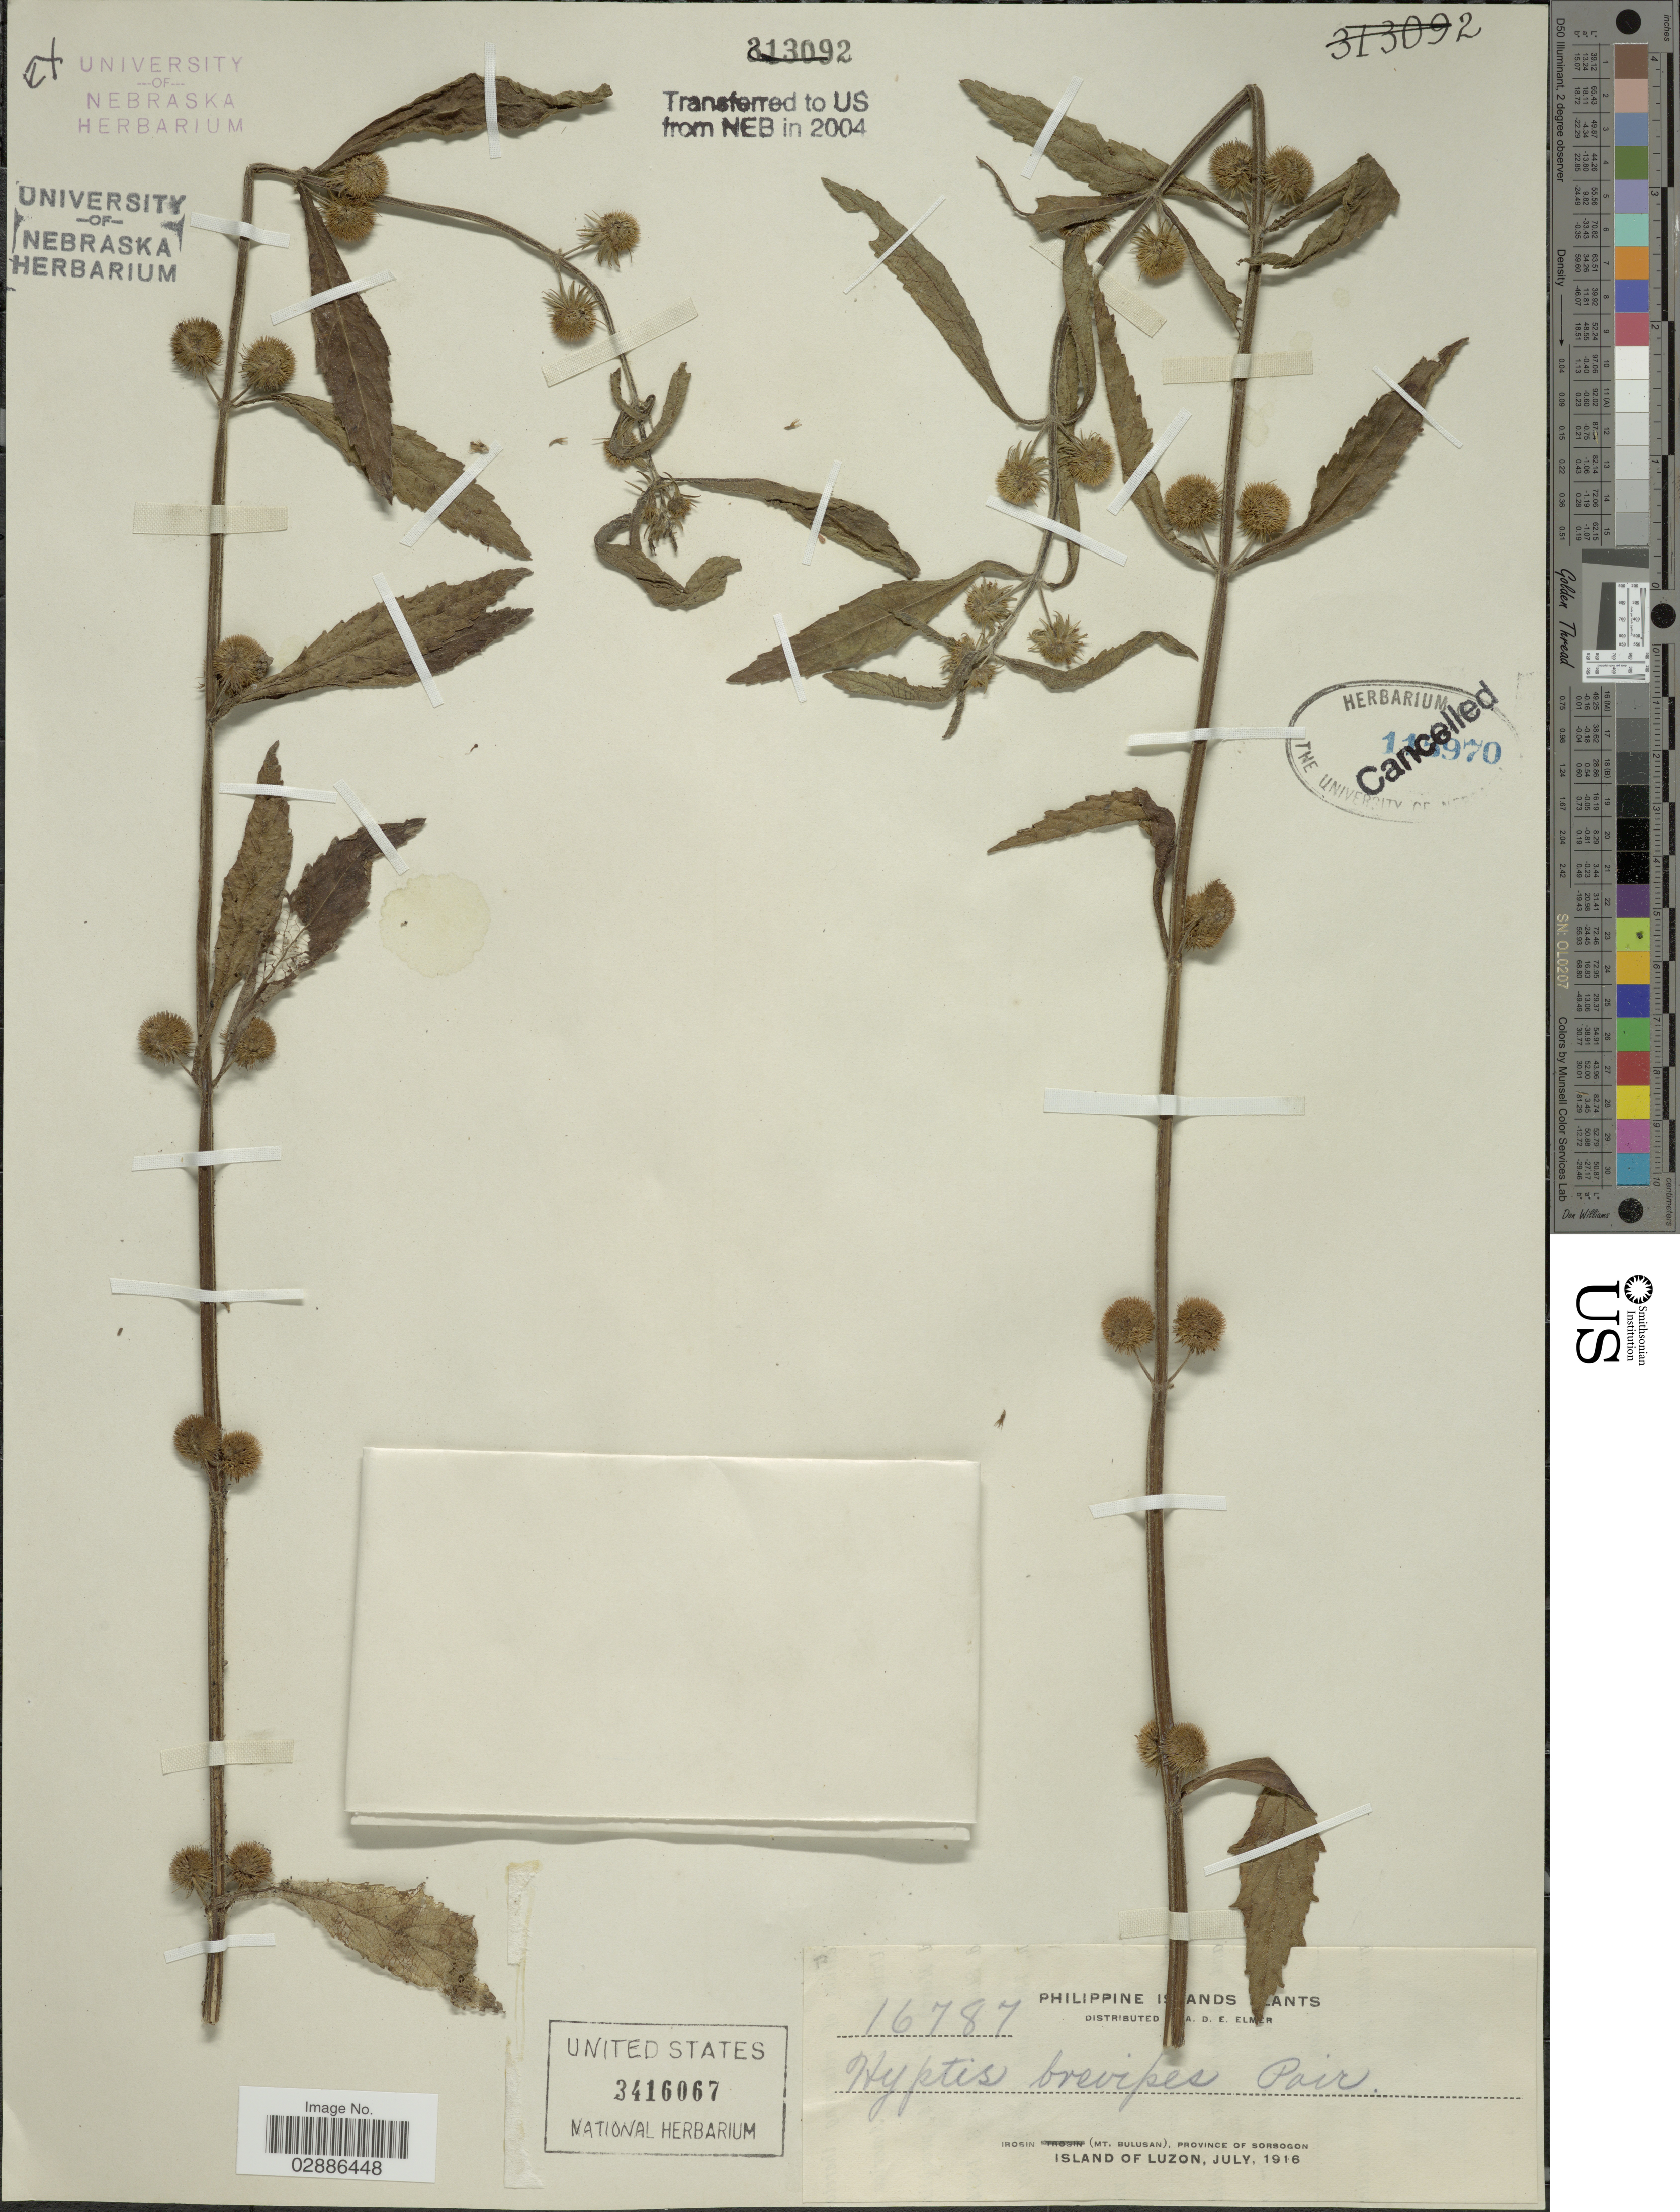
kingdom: Plantae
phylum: Tracheophyta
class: Magnoliopsida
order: Lamiales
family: Lamiaceae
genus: Hyptis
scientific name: Hyptis sp.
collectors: A. D. E. Elmer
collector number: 16787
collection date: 1916-07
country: Philippines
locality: Irosin (Mt. Bulusan), Province of Sorsogon, Island of Luzon.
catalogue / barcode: US 3416067